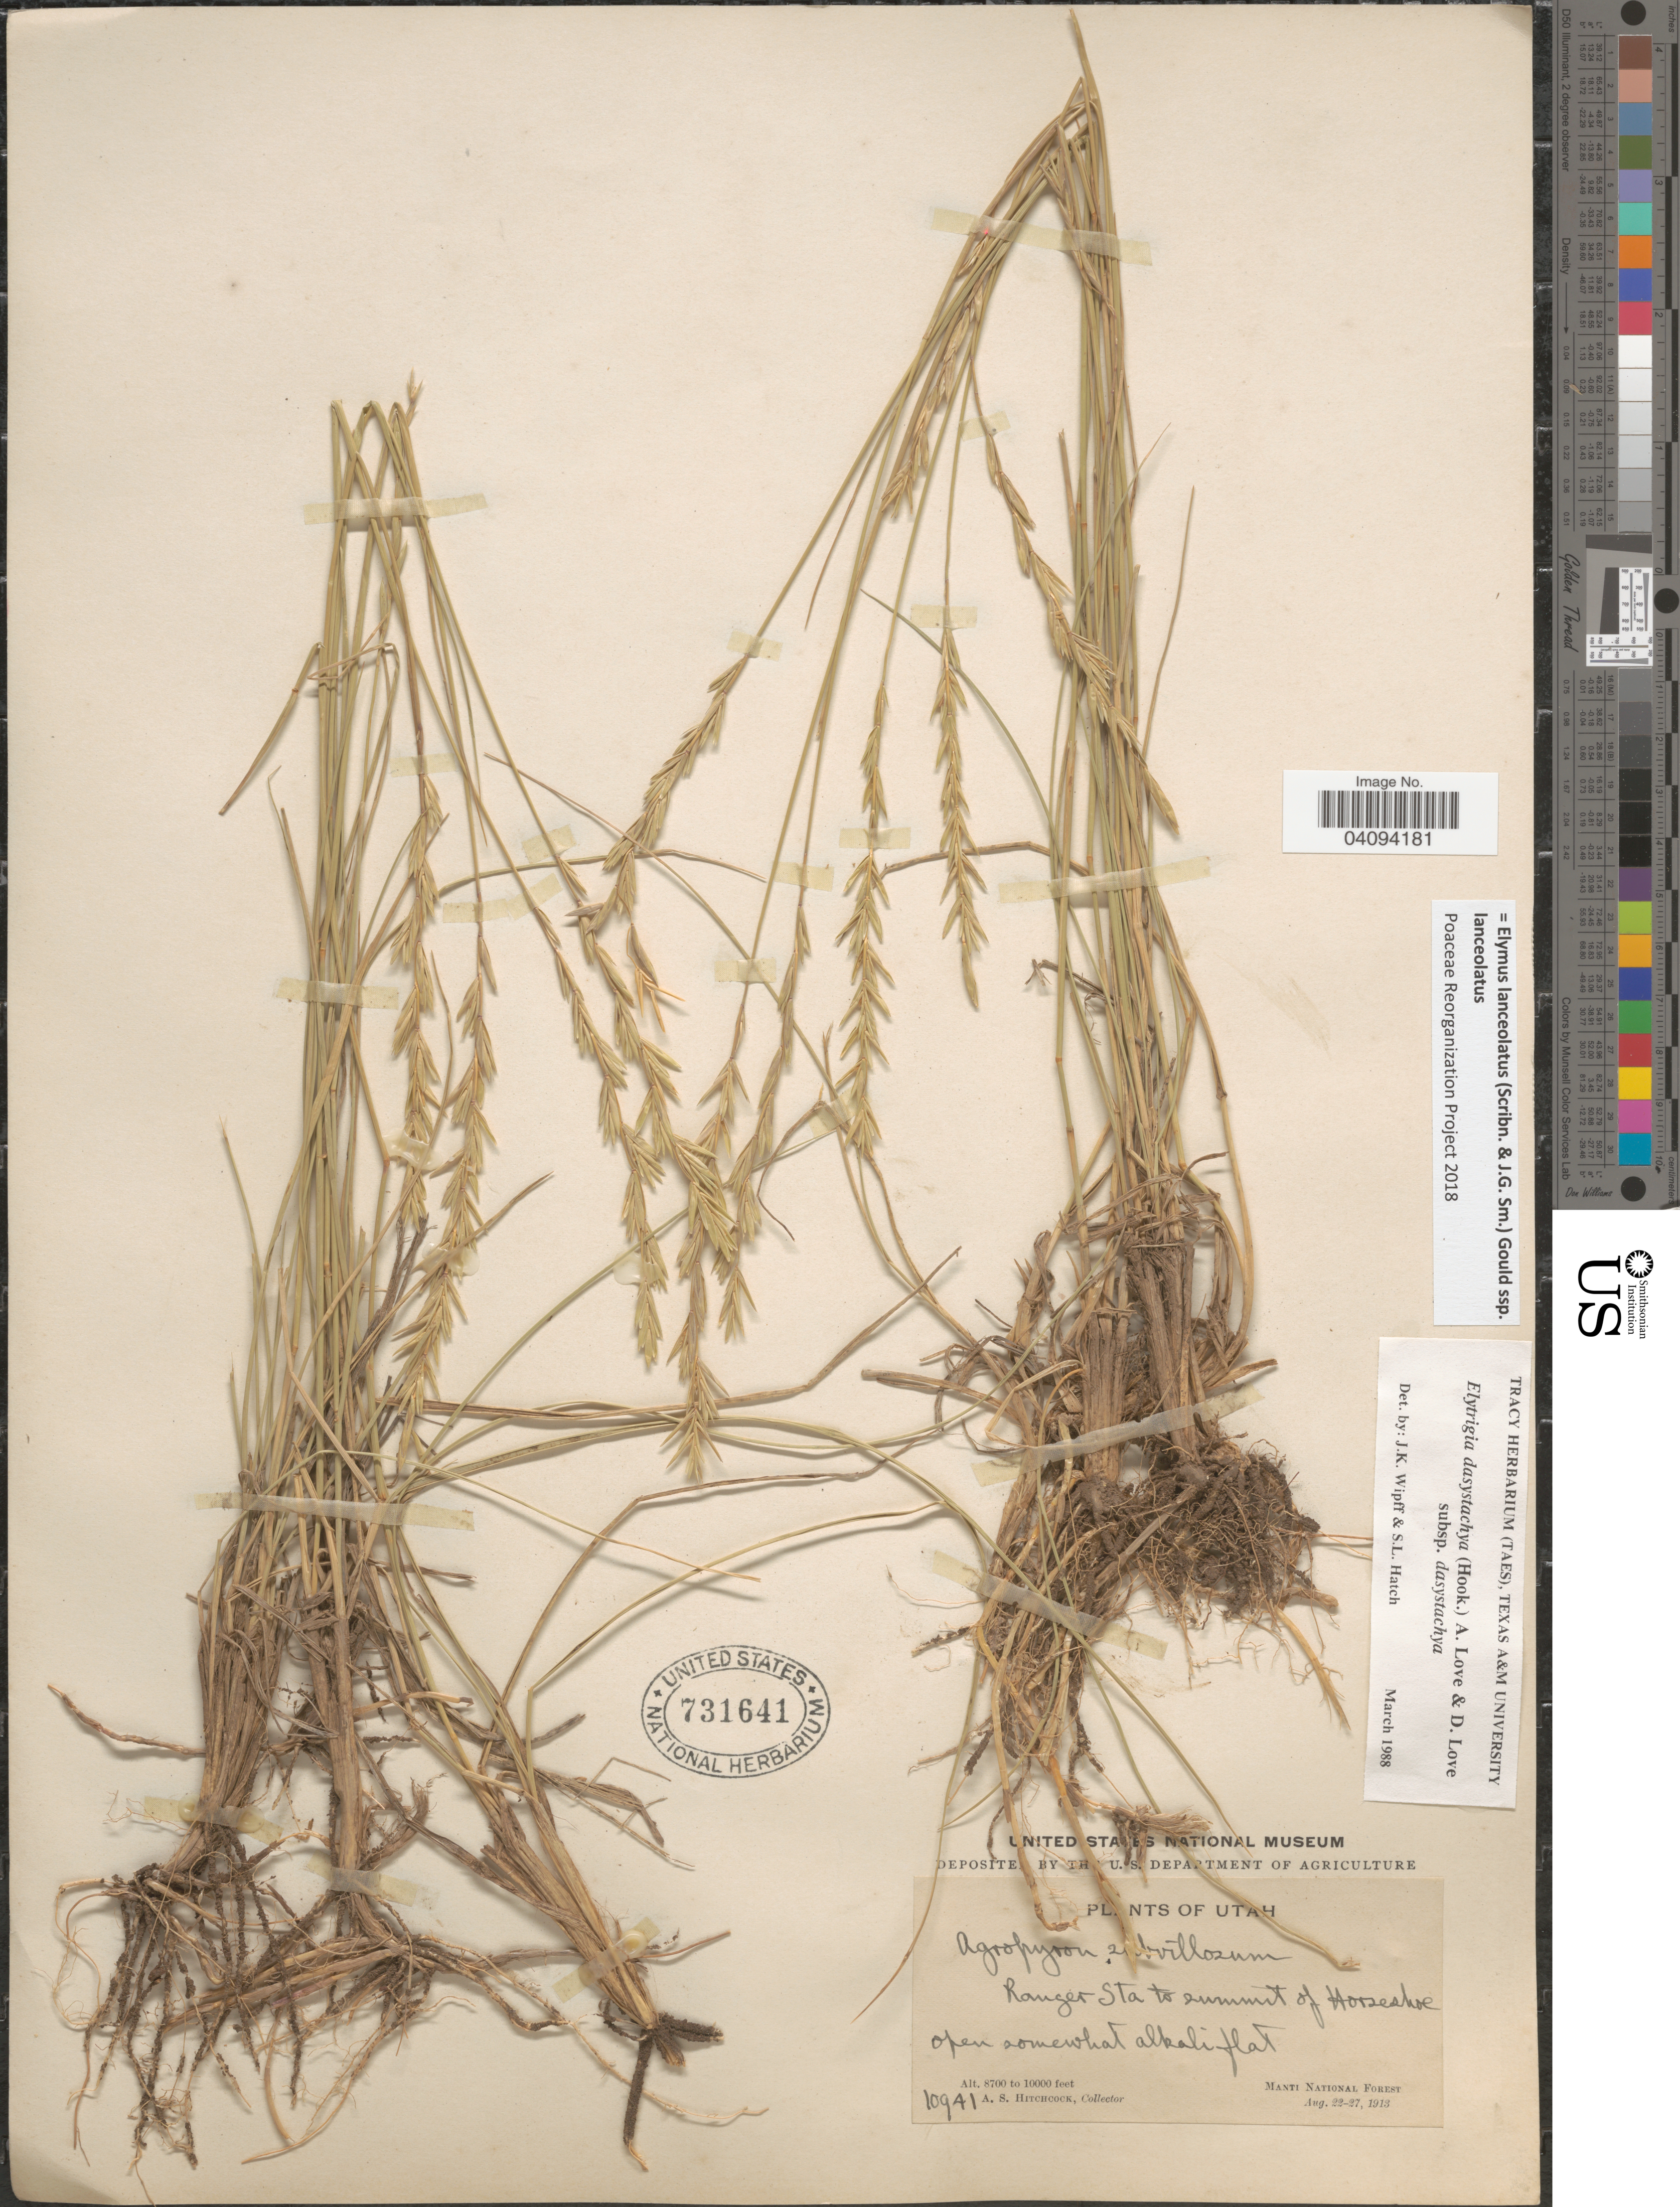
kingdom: Plantae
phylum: Tracheophyta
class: Liliopsida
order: Poales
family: Poaceae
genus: Elymus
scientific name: Elymus lanceolatus subsp. lanceolatus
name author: (Scribn. & J.G. Sm.) Gould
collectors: A. S. Hitchcock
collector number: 10941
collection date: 1913-08-22/1913-08-27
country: United States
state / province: Utah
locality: Ranger Sta to summit of Horseshoe open somewhat alkali flat. Manti National Forest.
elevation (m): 2652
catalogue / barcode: US 731641